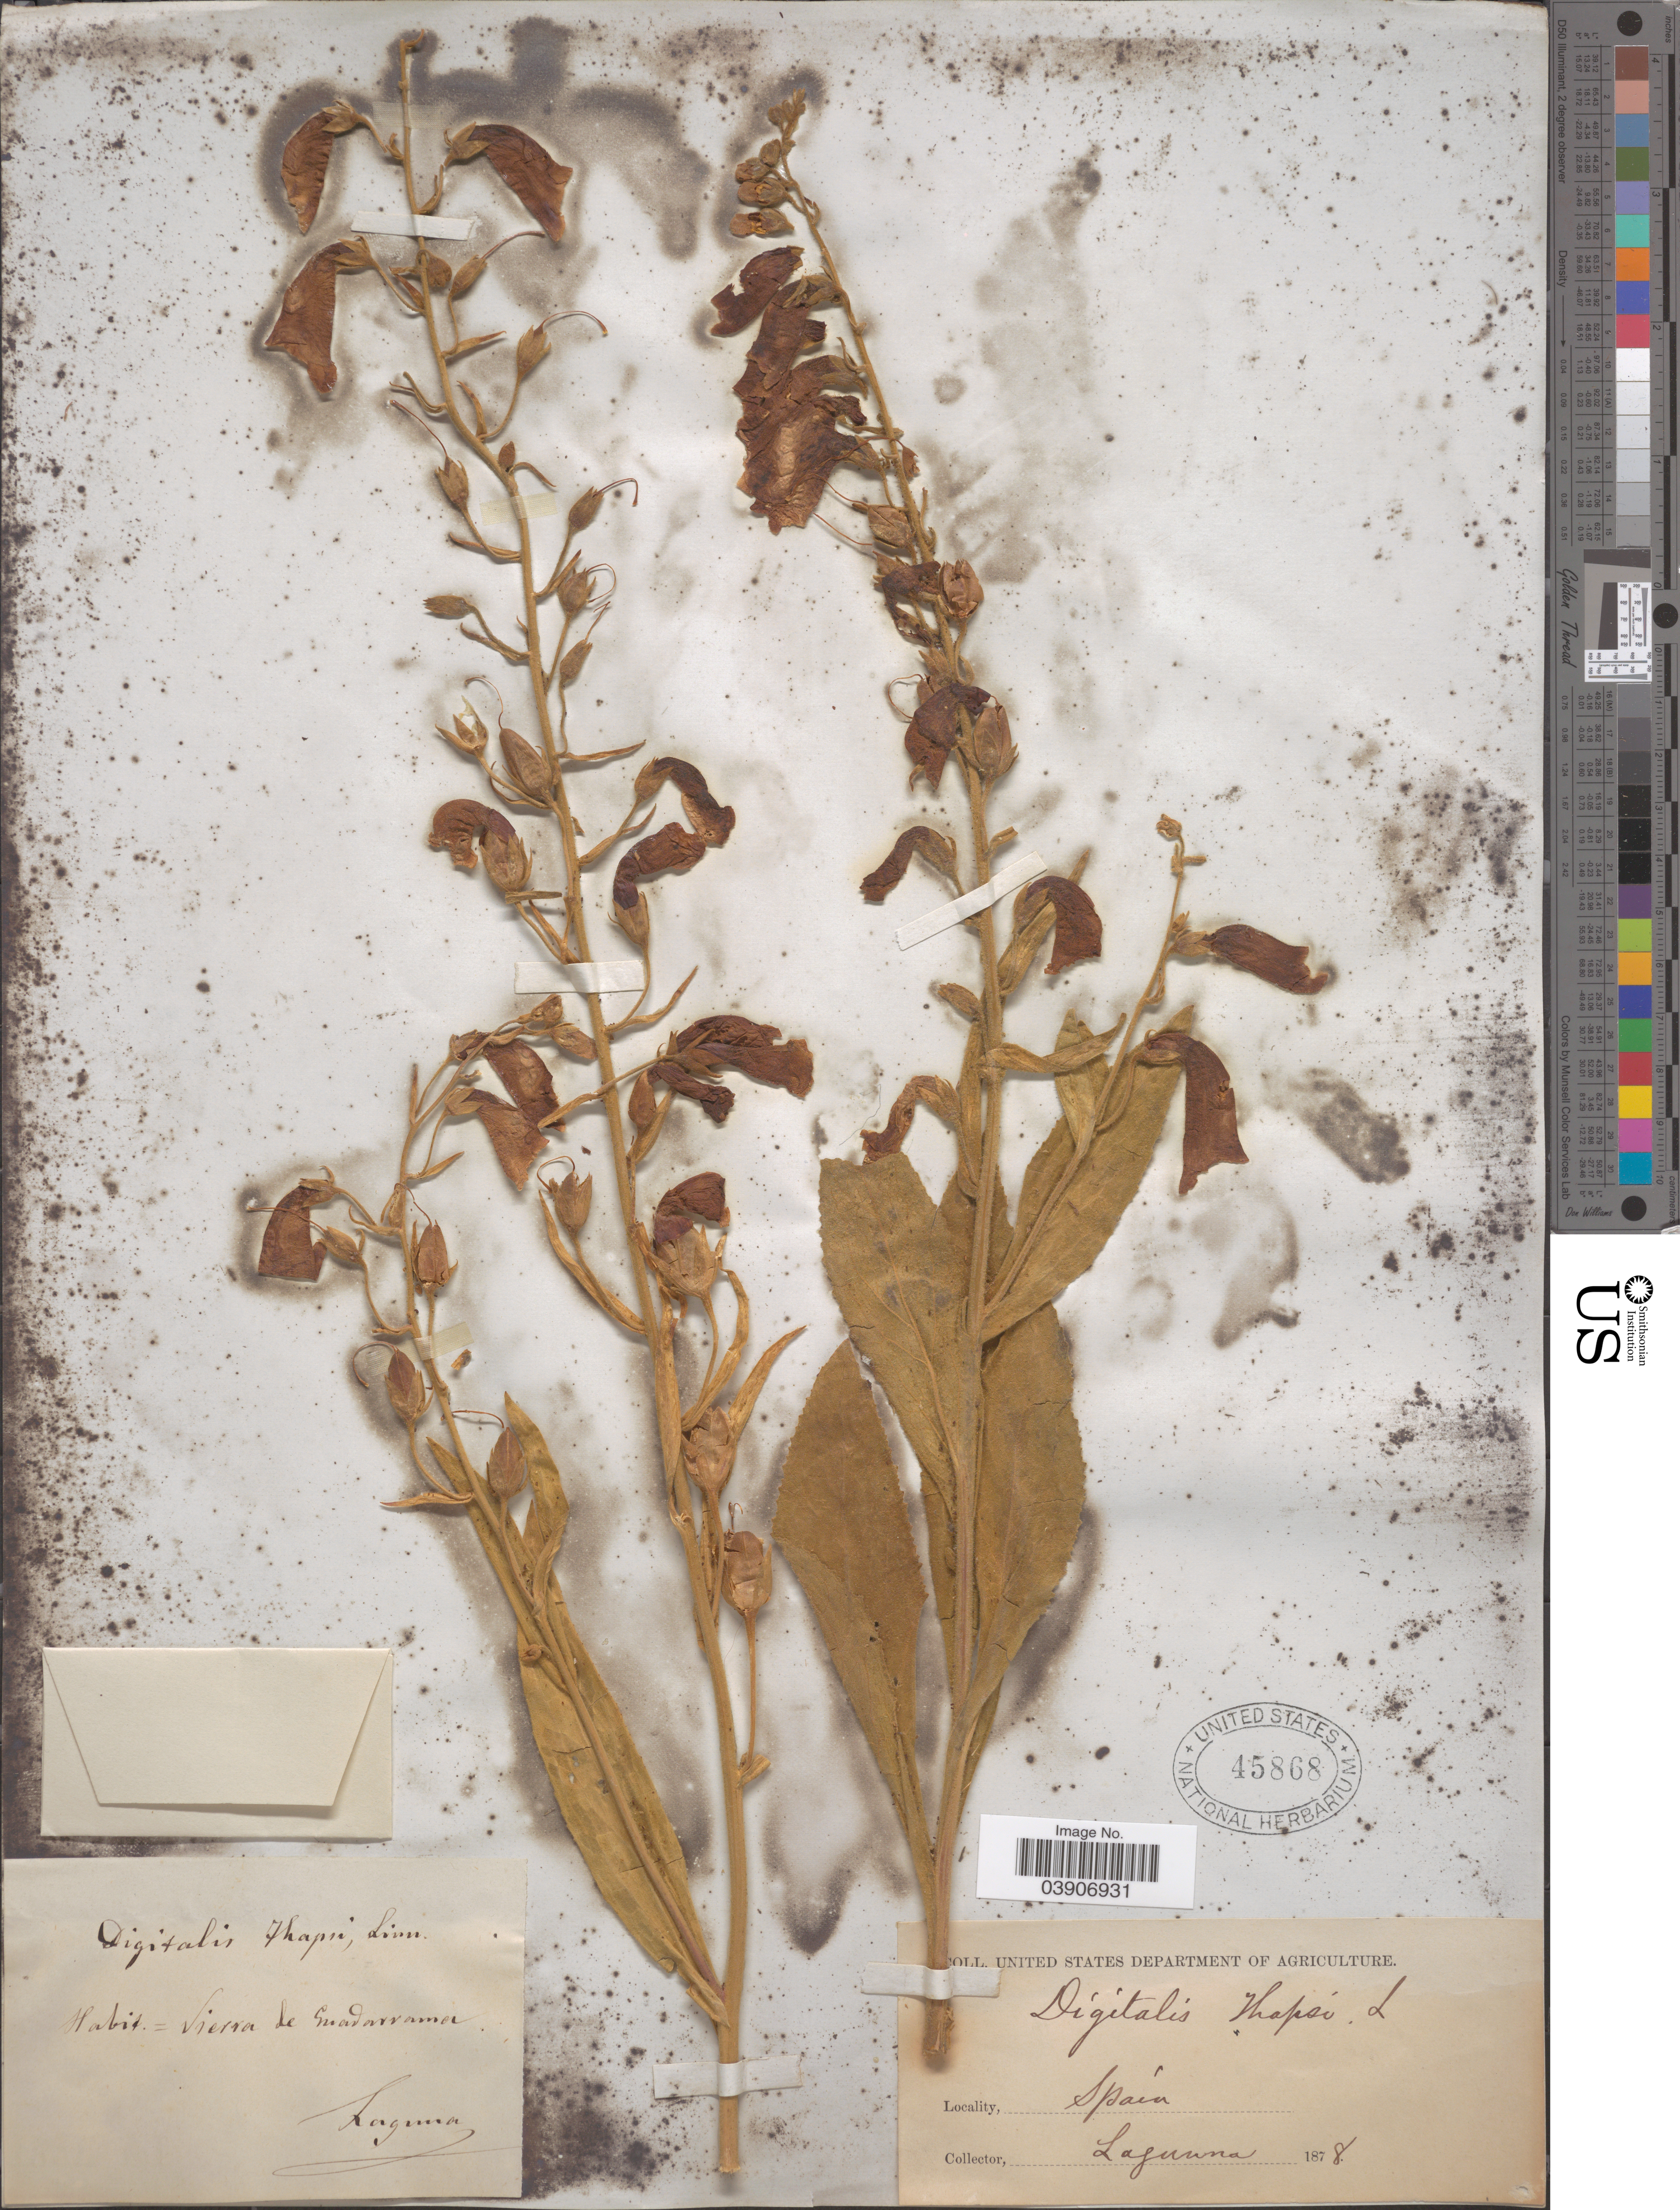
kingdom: Plantae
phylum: Tracheophyta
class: Magnoliopsida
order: Lamiales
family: Plantaginaceae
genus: Digitalis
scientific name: Digitalis thapsi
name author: L.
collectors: -. Laguna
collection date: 1878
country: Spain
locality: Sierra de Guadarrama.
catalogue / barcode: US 45868